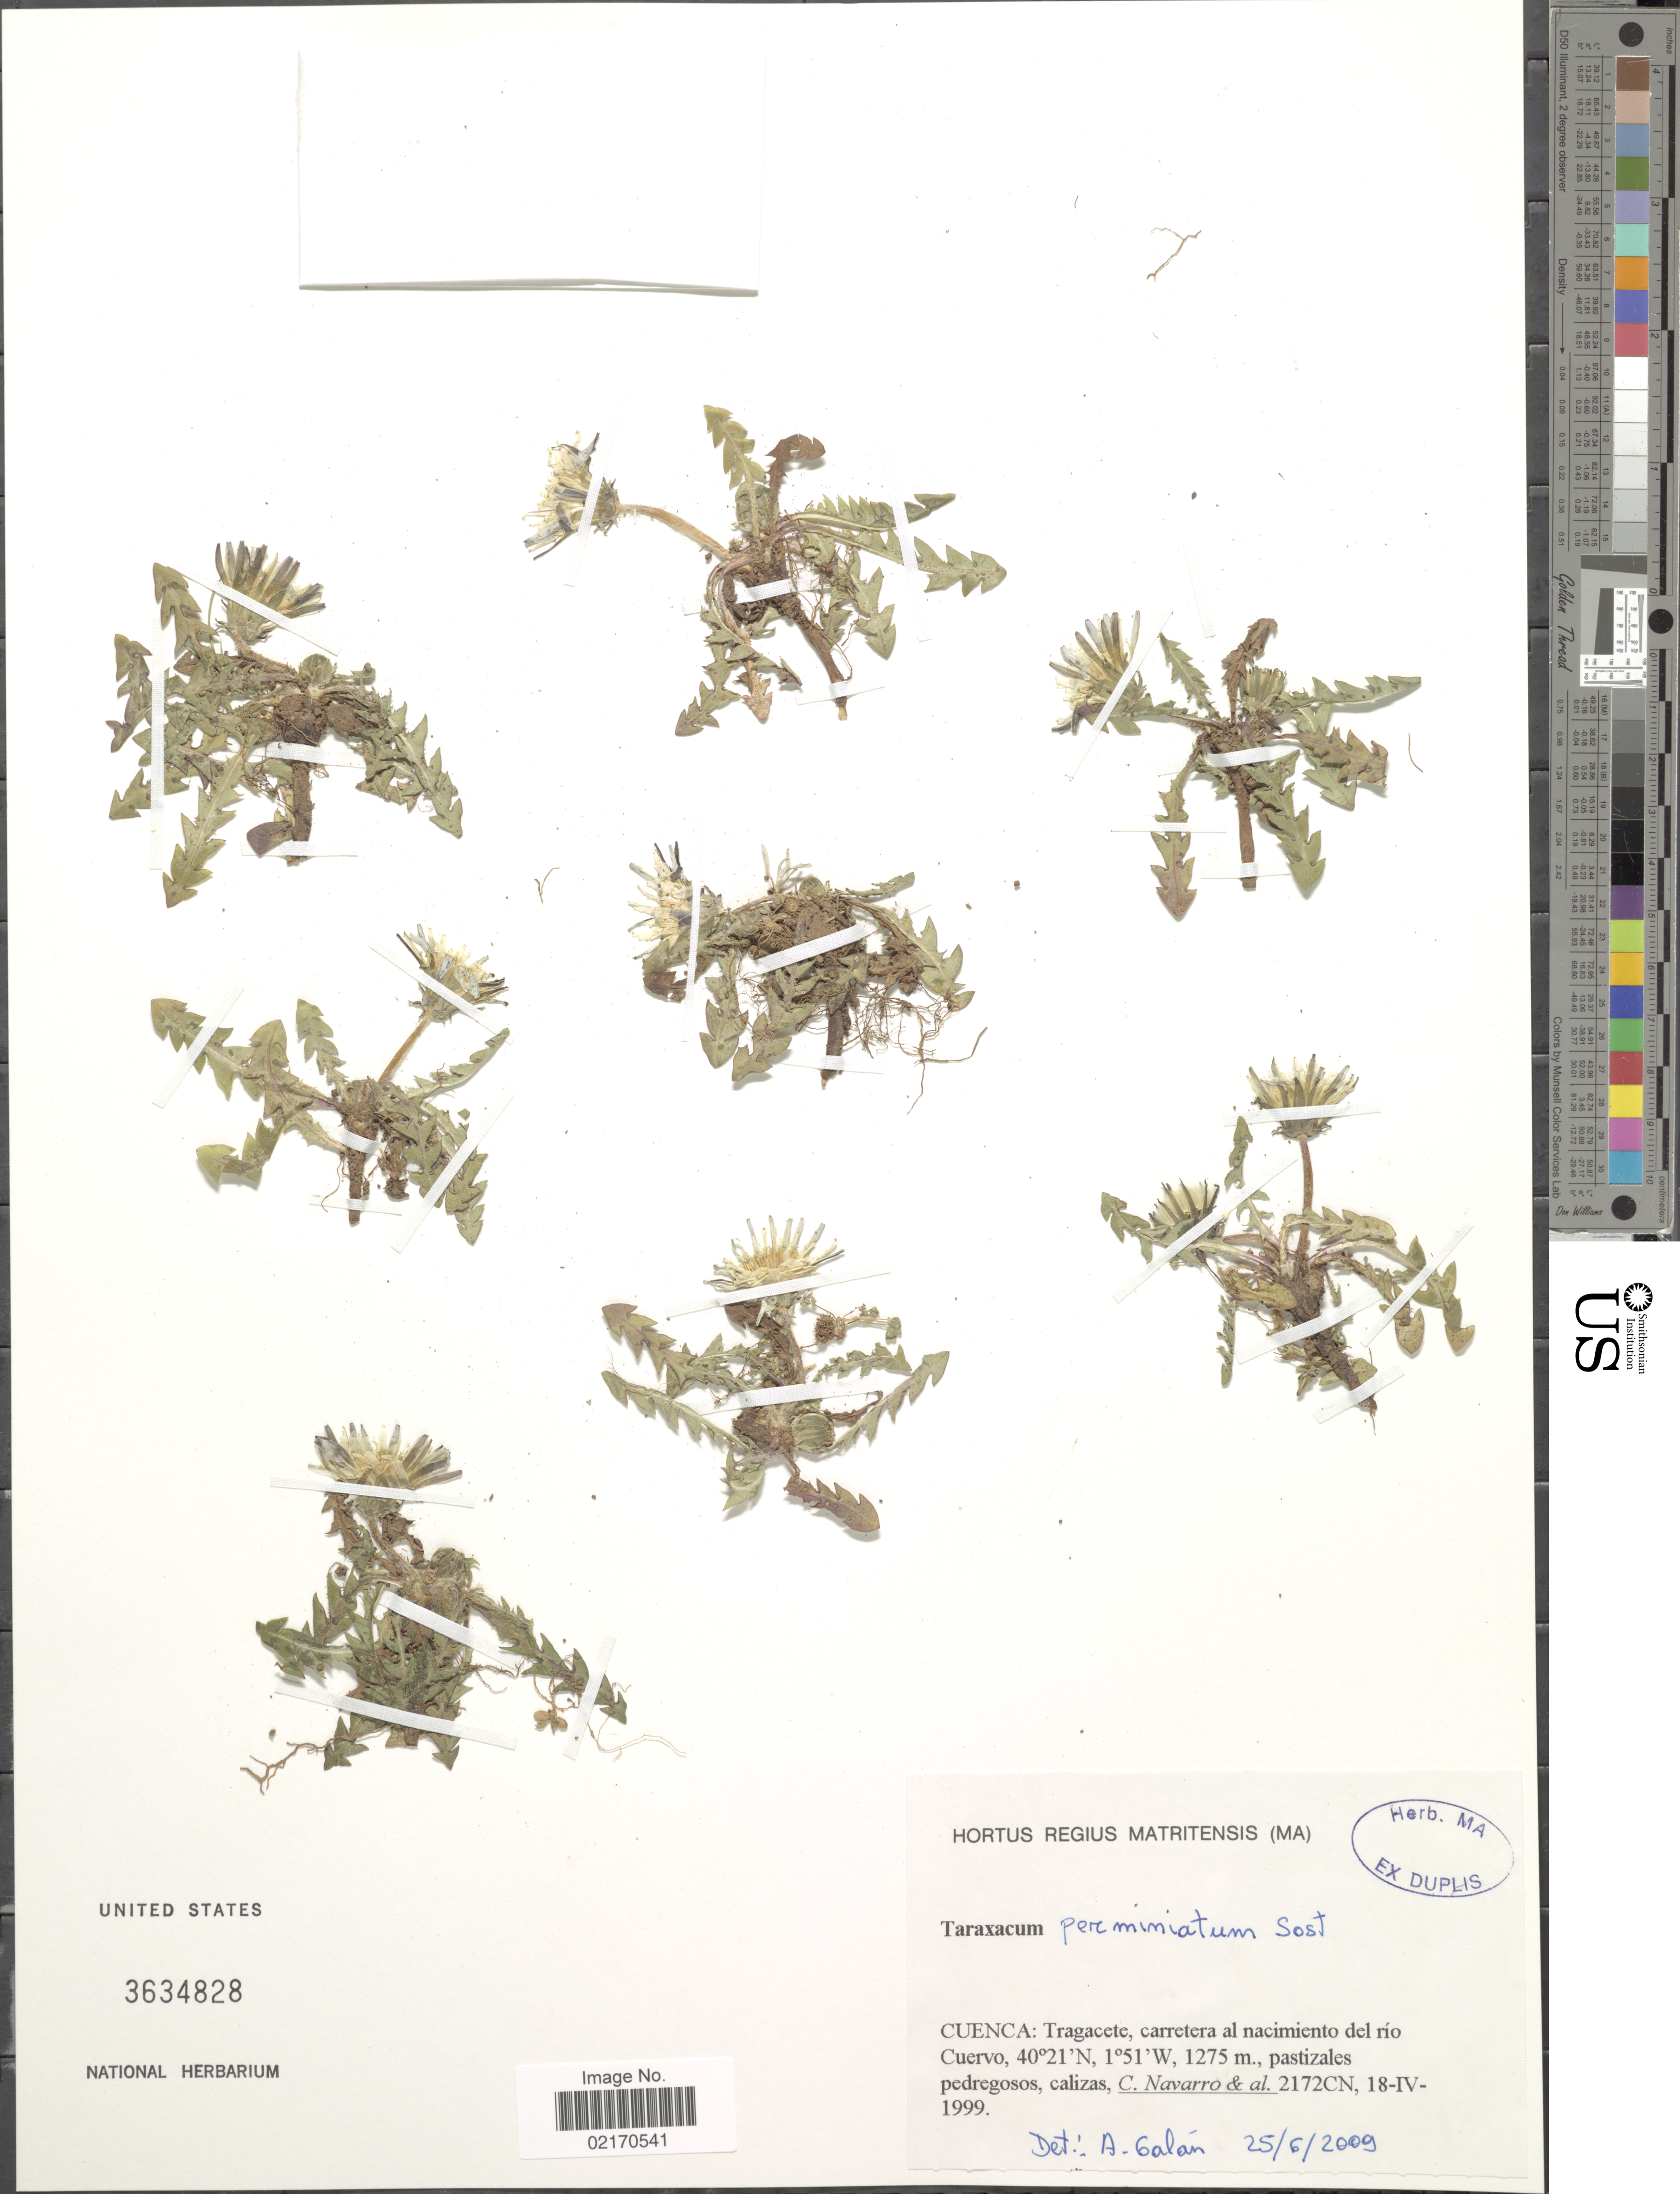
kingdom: Plantae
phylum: Tracheophyta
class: Magnoliopsida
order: Asterales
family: Asteraceae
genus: Taraxacum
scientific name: Taraxacum perminiatum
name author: van Soest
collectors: C. Navarro & et al.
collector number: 2172CN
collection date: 1999-04-18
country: Spain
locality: Cuenca: Tragacete, carretera al nacimiento del rio Cuervo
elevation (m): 1275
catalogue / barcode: US 3634828